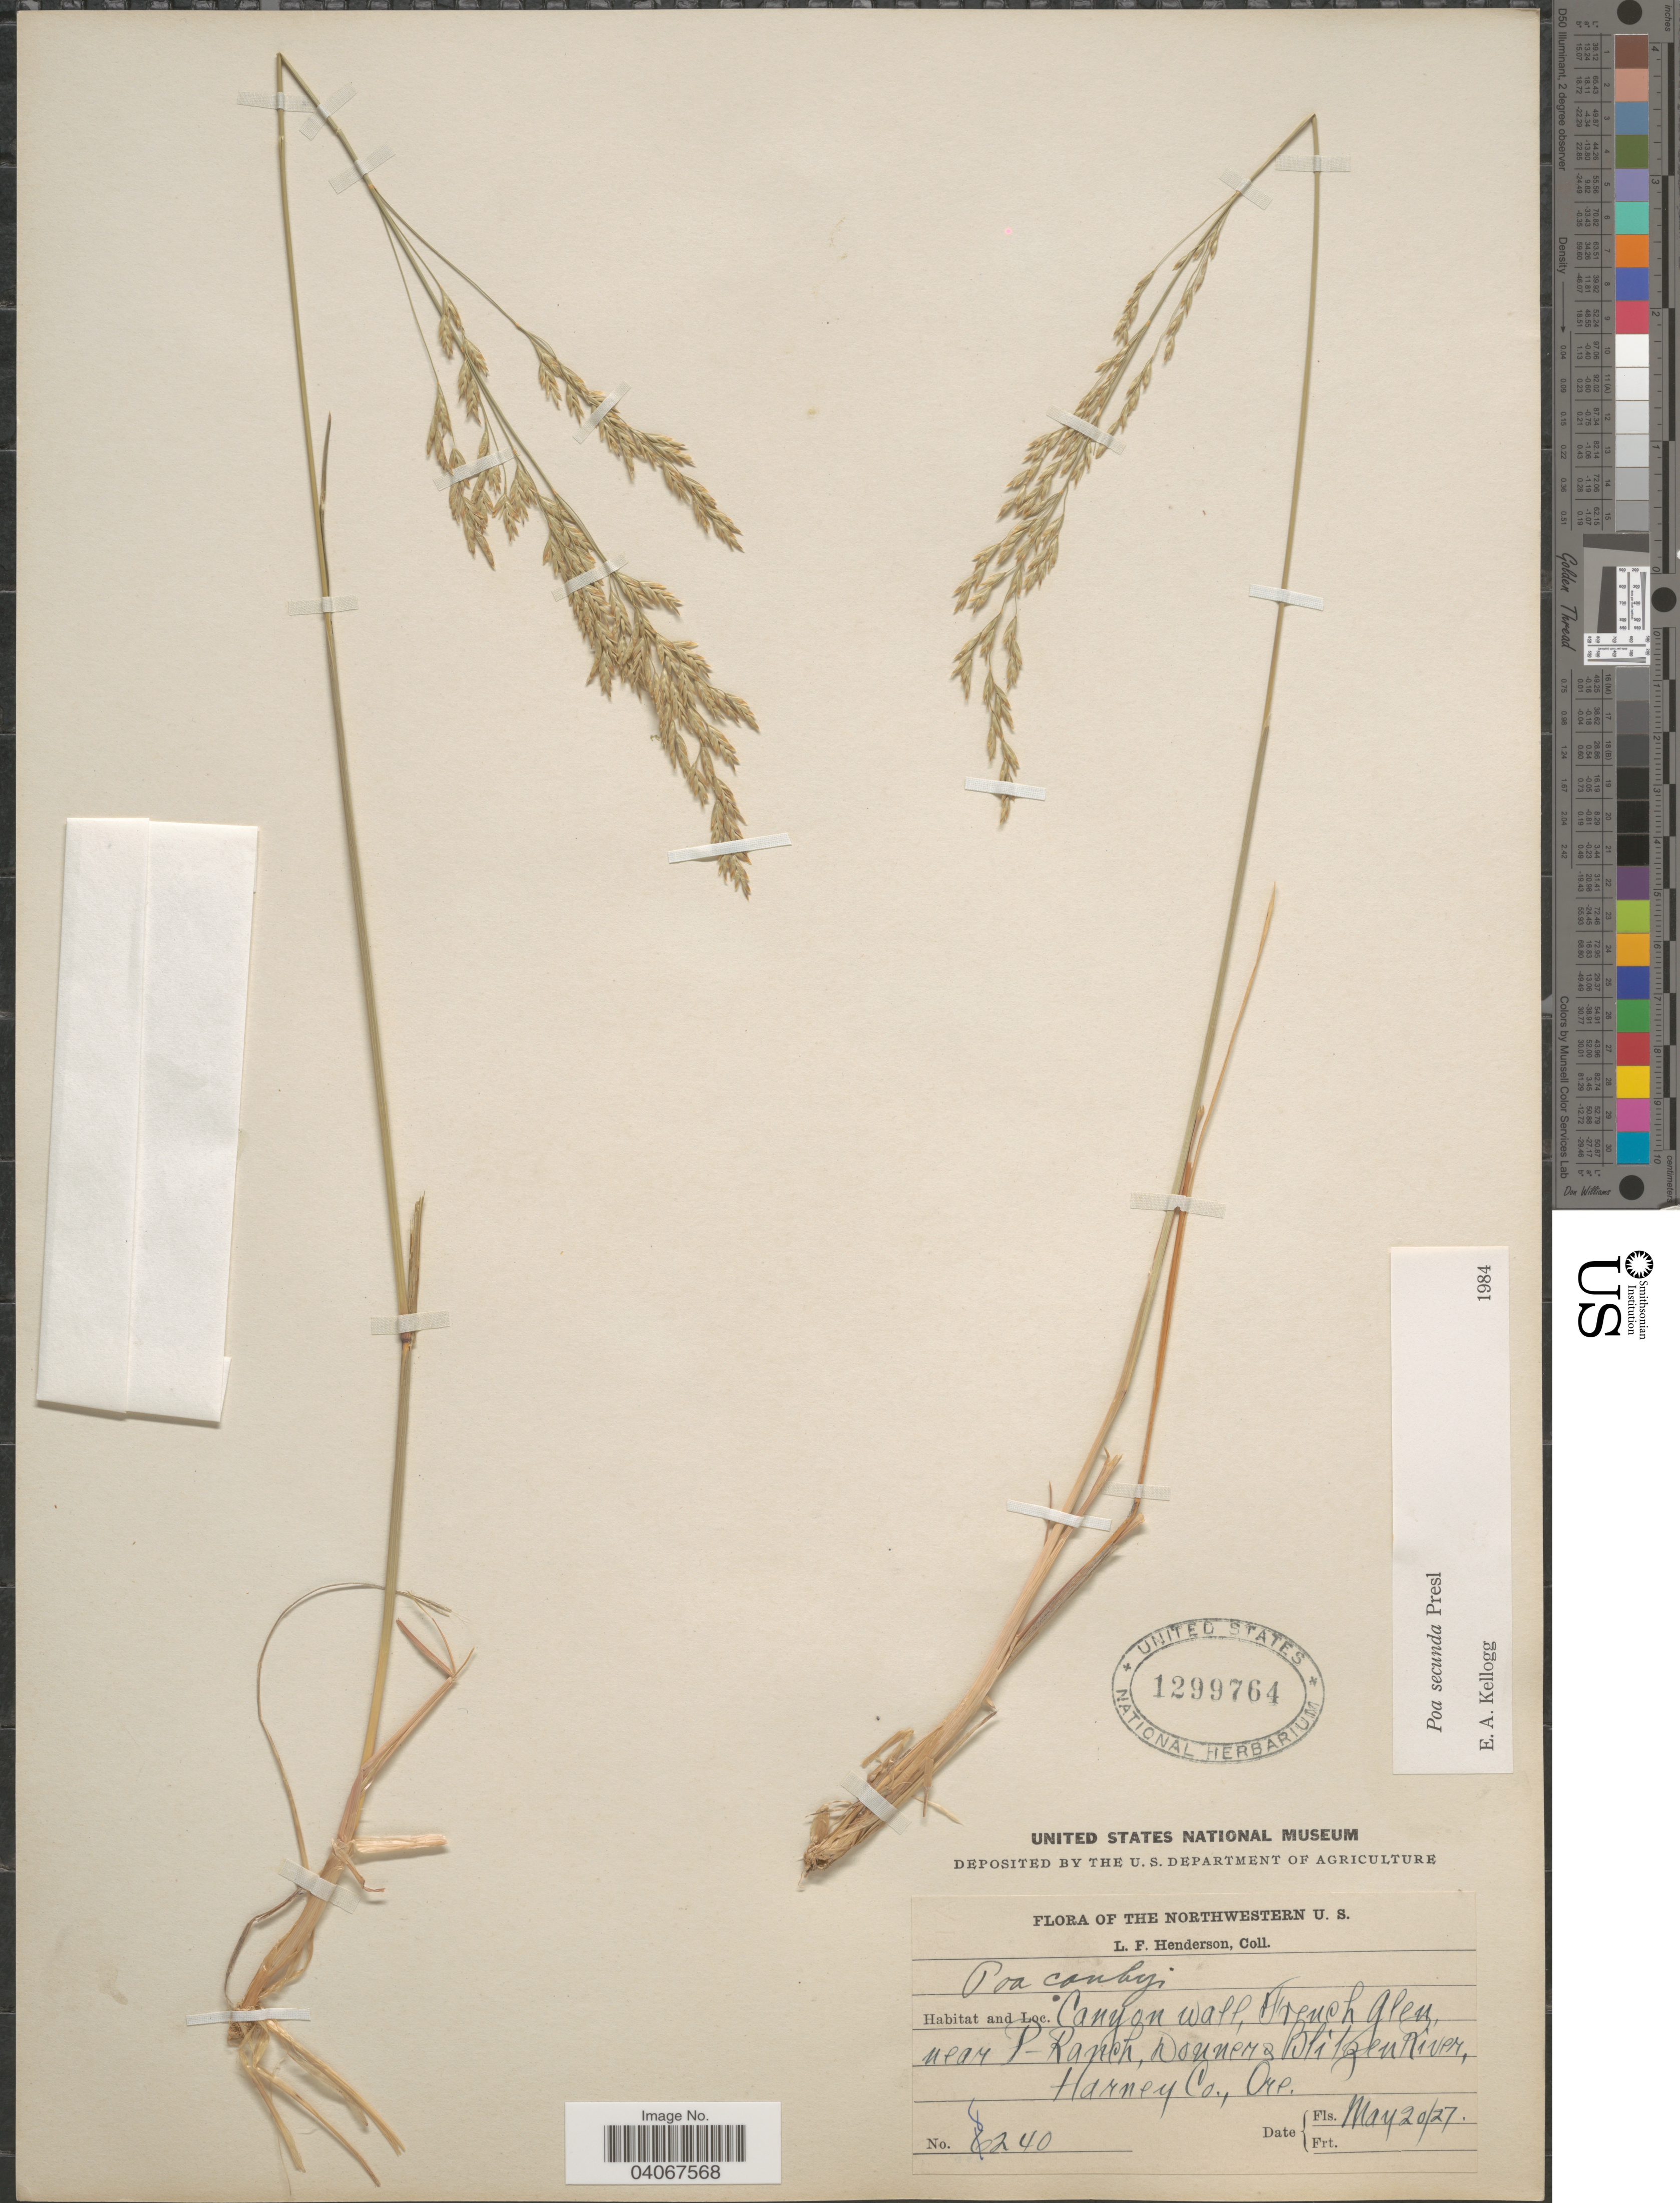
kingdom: Plantae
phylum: Tracheophyta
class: Liliopsida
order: Poales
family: Poaceae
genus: Poa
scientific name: Poa secunda subsp. secunda var. secunda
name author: J. Presl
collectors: L. Henderson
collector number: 8240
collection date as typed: Transcribed d/m/y: 20/5/27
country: United States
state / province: Oregon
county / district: Harney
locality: Canyon wall, French Glen, near P- Ranch, Donners Blitzen River, Harney Co.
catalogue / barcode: US 1299764